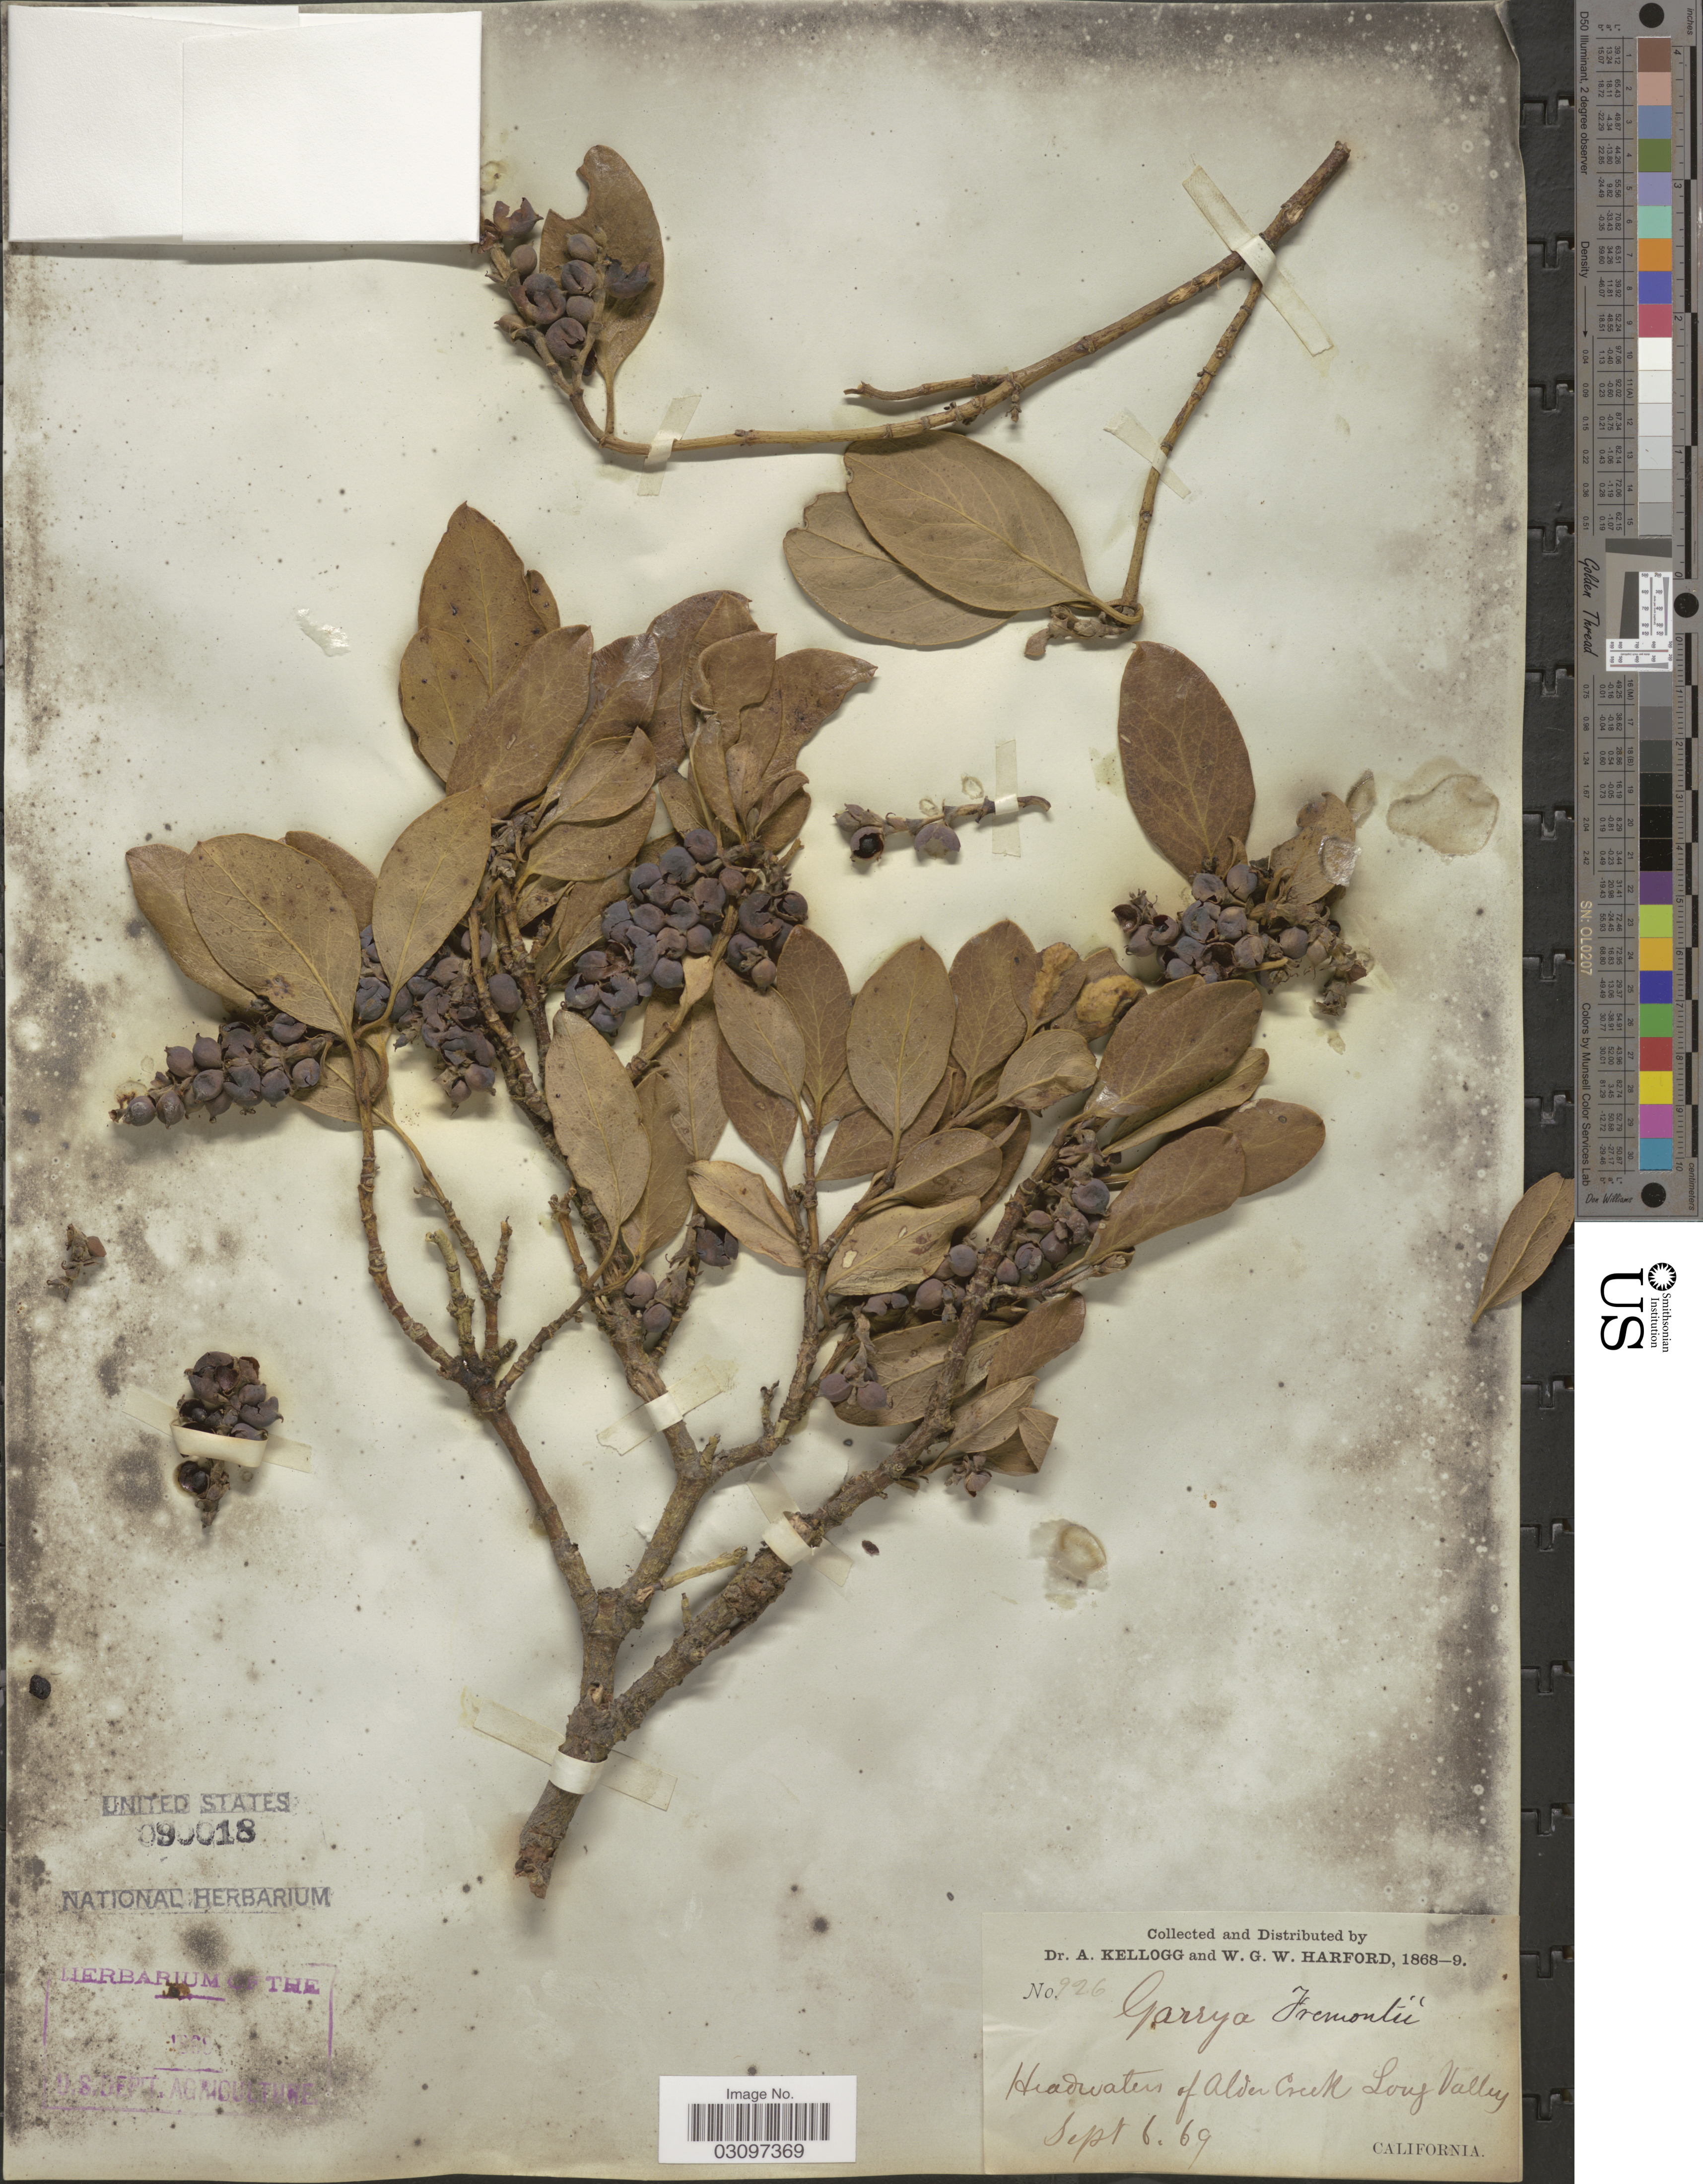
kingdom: Plantae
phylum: Tracheophyta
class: Magnoliopsida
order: Garryales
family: Garryaceae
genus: Garrya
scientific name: Garrya fremontii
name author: Torr.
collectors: A. Kellogg & W. G. W. Harford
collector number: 926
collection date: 1869-09-03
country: United States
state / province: California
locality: Headwaters of Alder Creek Long Valley.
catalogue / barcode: US 90018